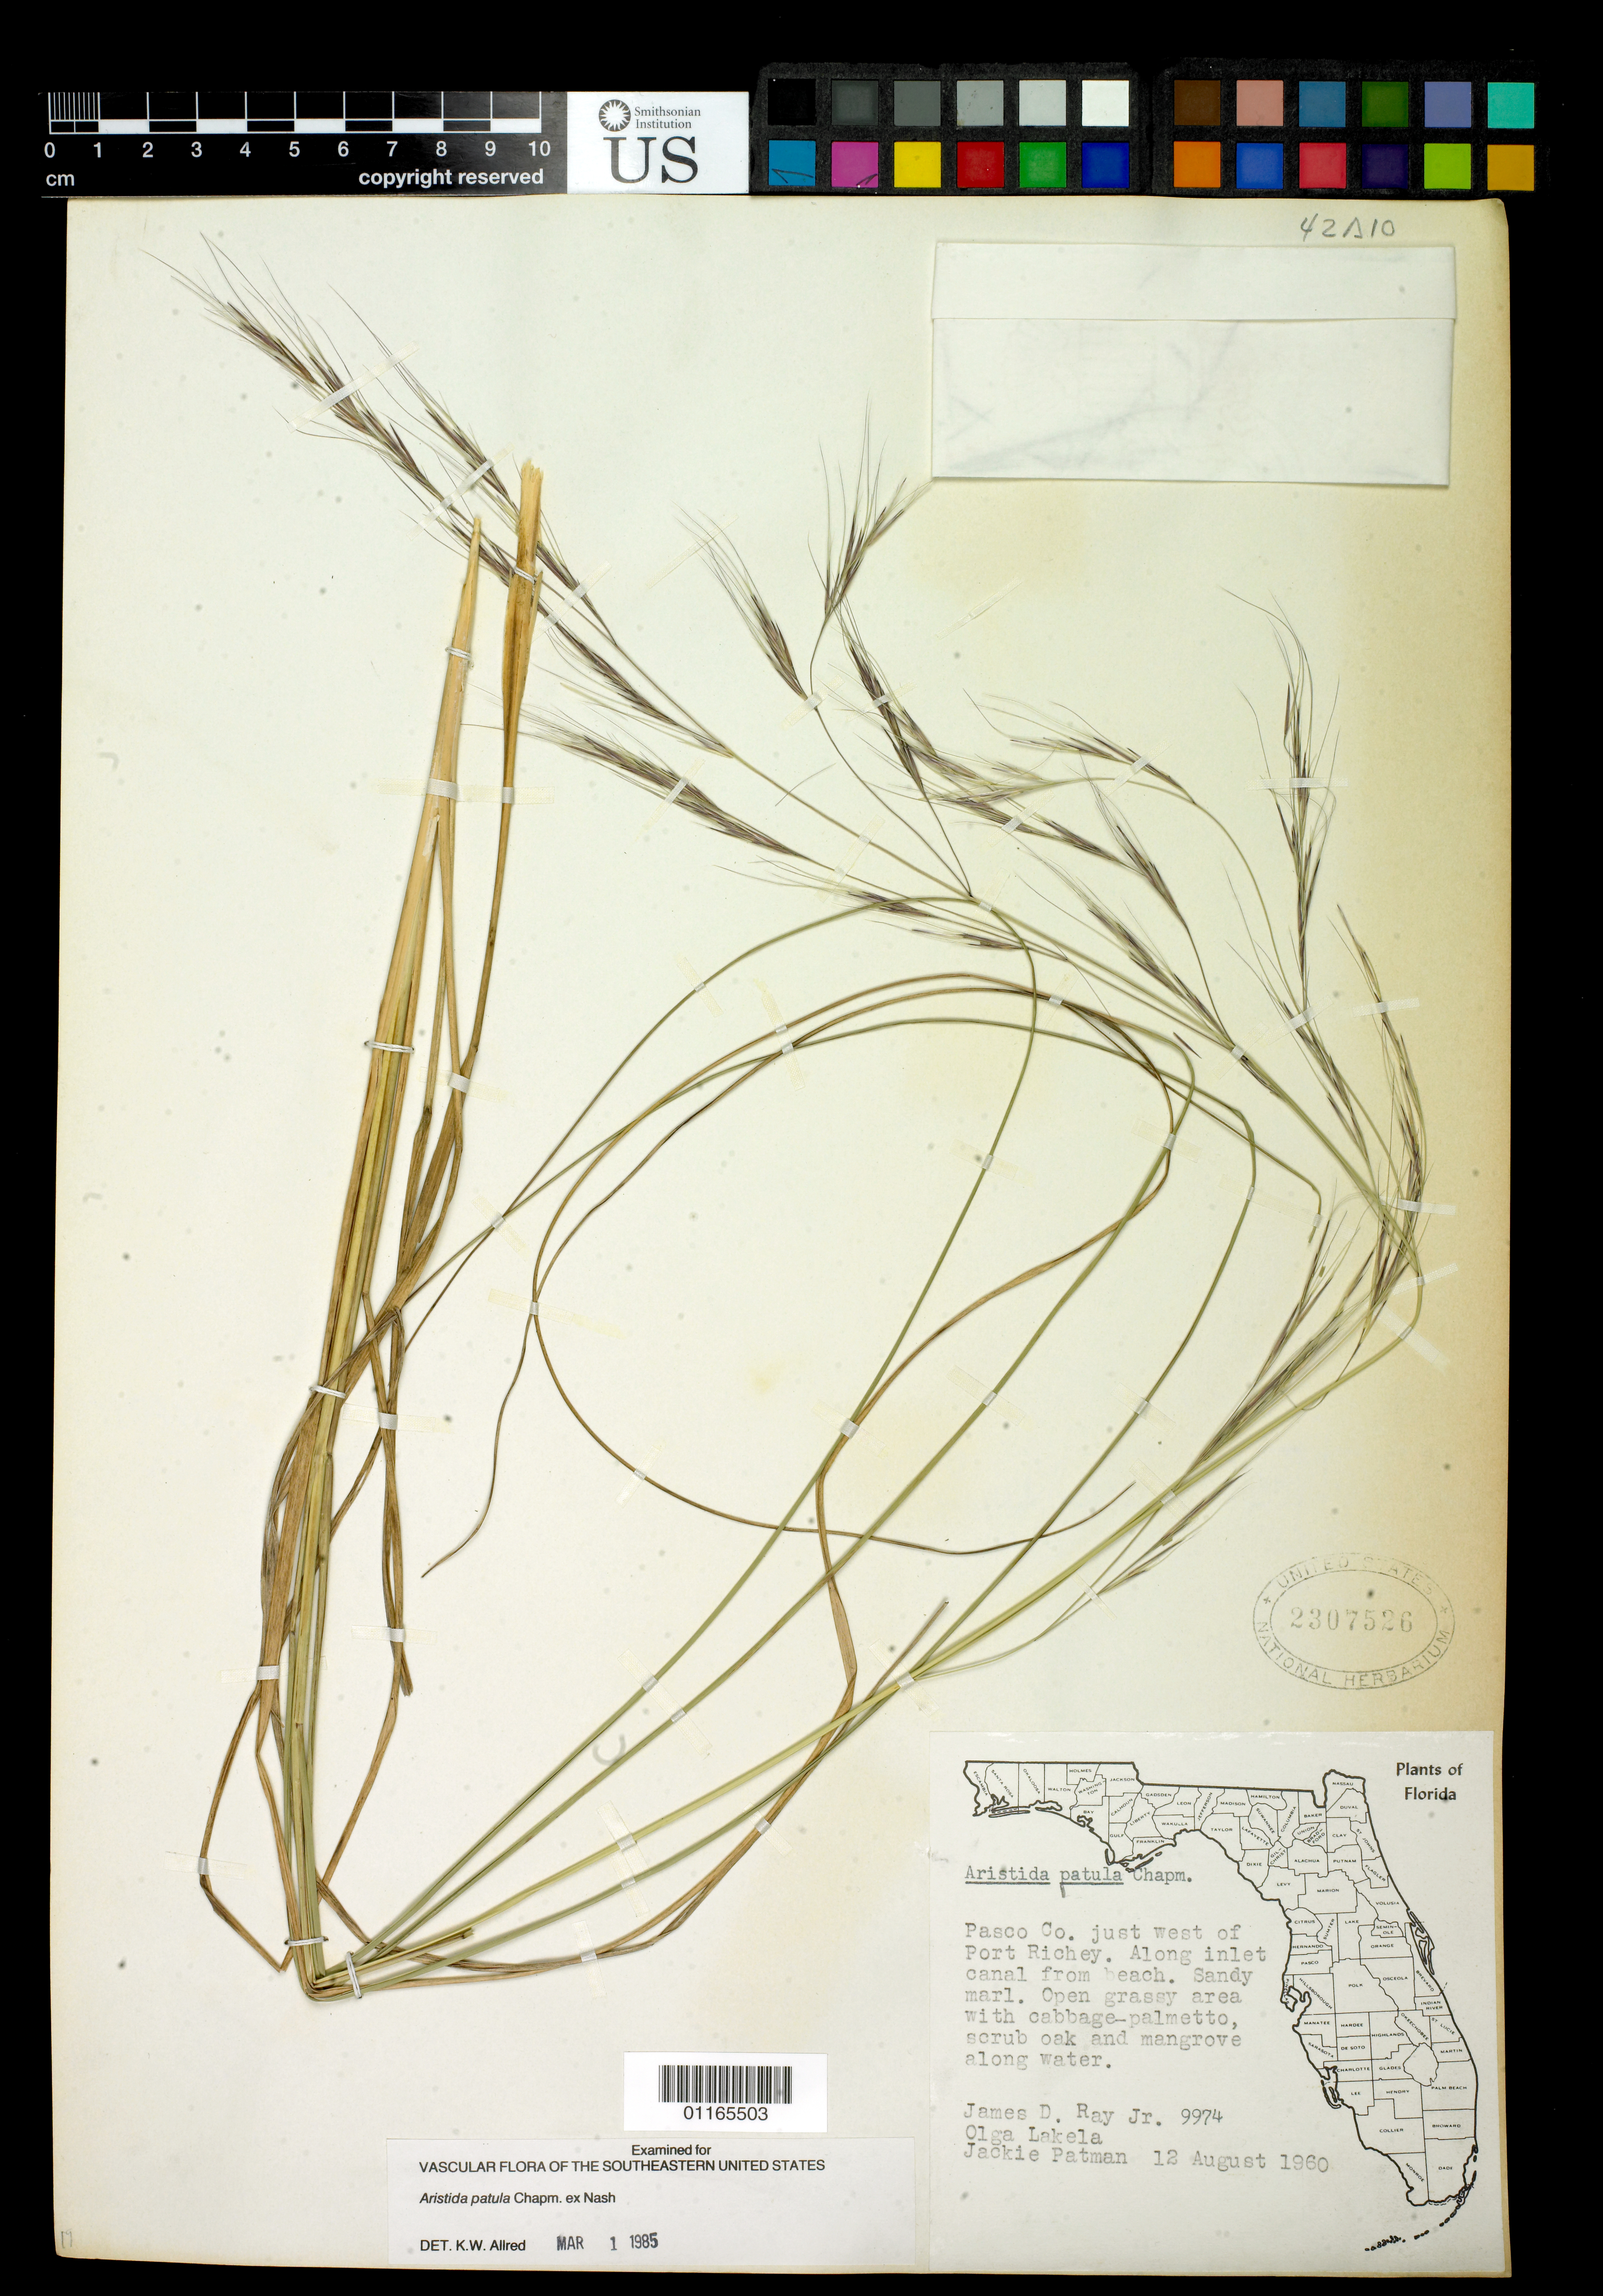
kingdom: Plantae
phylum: Tracheophyta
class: Liliopsida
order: Poales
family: Poaceae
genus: Aristida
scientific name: Aristida patula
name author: Chapm. ex Nash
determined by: Allred, Kelly W.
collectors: J. D. Ray Jr., O. K. Lakela & J. Patman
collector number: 9974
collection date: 1960-08-12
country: United States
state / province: Florida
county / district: Pasco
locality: just west of Port Richey. Along inlet canal from beach. Sandy marl.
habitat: Open grassy area with cabbage-palmetto, scrub oak and mangrove along water.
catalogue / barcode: US 2307526